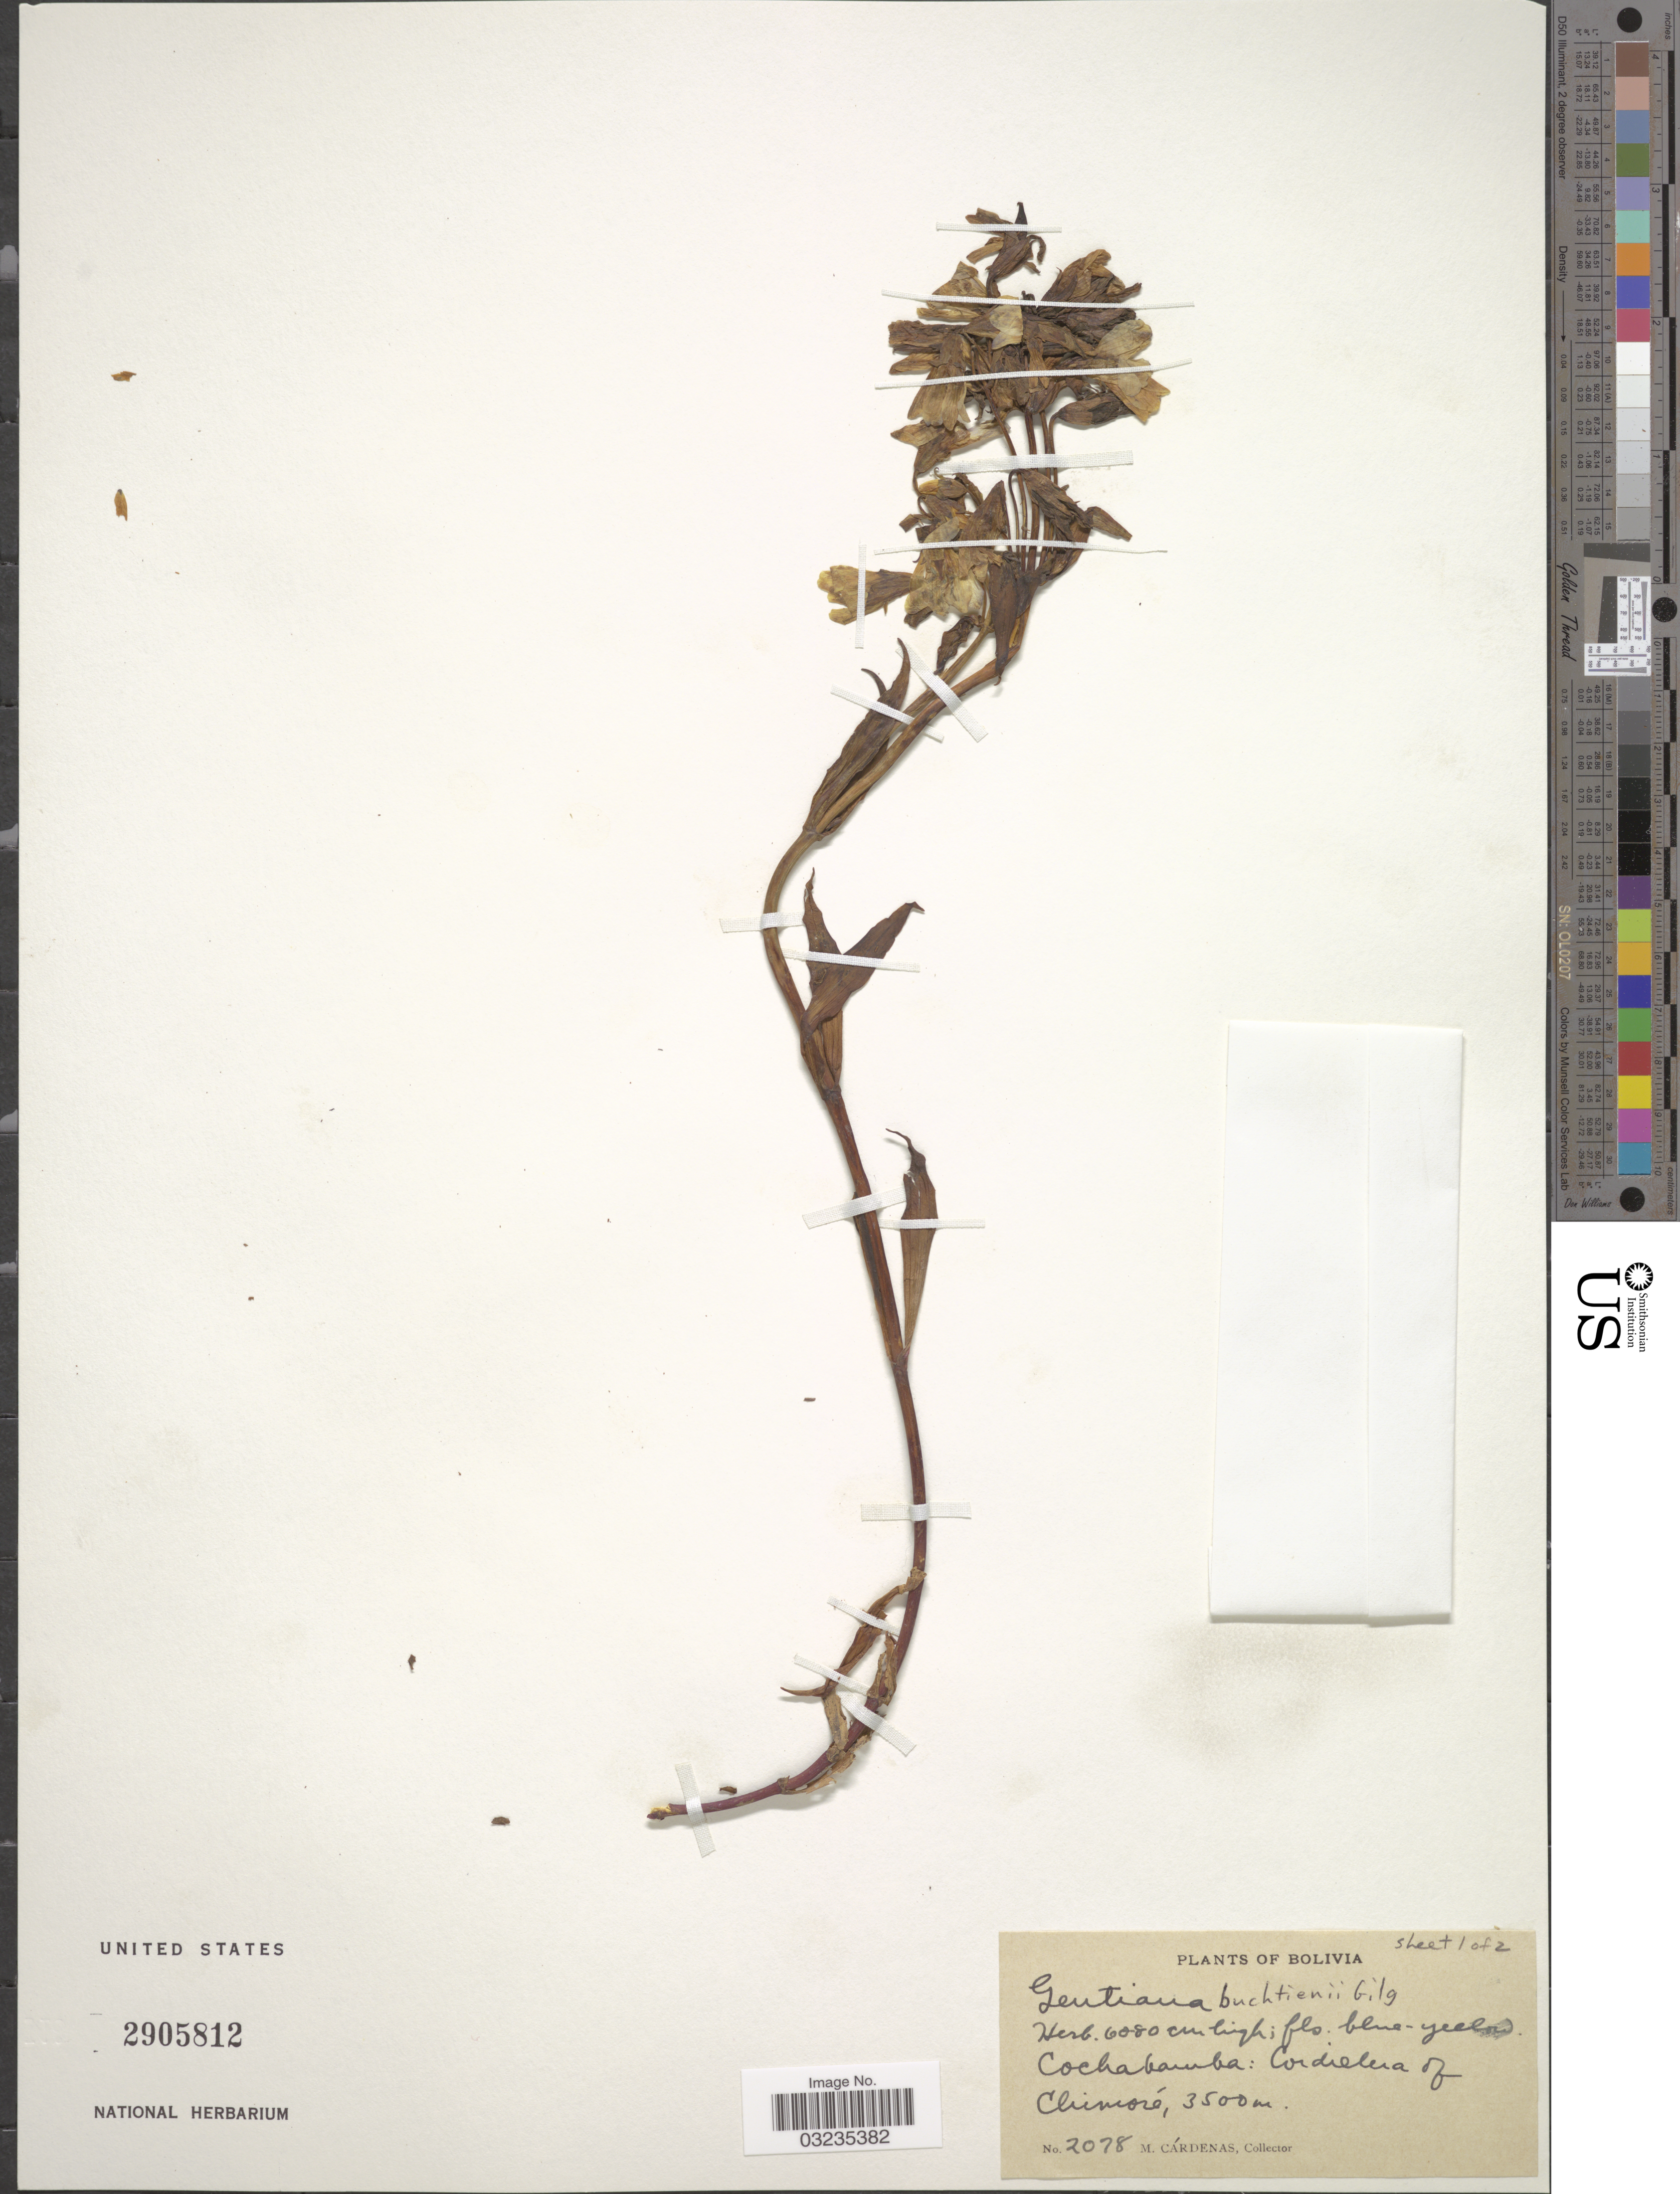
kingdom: Plantae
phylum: Tracheophyta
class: Magnoliopsida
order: Gentianales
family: Gentianaceae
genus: Gentiana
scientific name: Gentiana buchtienii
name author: Gilg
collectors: M. Cárdenas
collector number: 2078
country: Bolivia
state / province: Cochabamba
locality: Cordillera of Chimoré.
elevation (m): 3500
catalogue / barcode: US 2905812